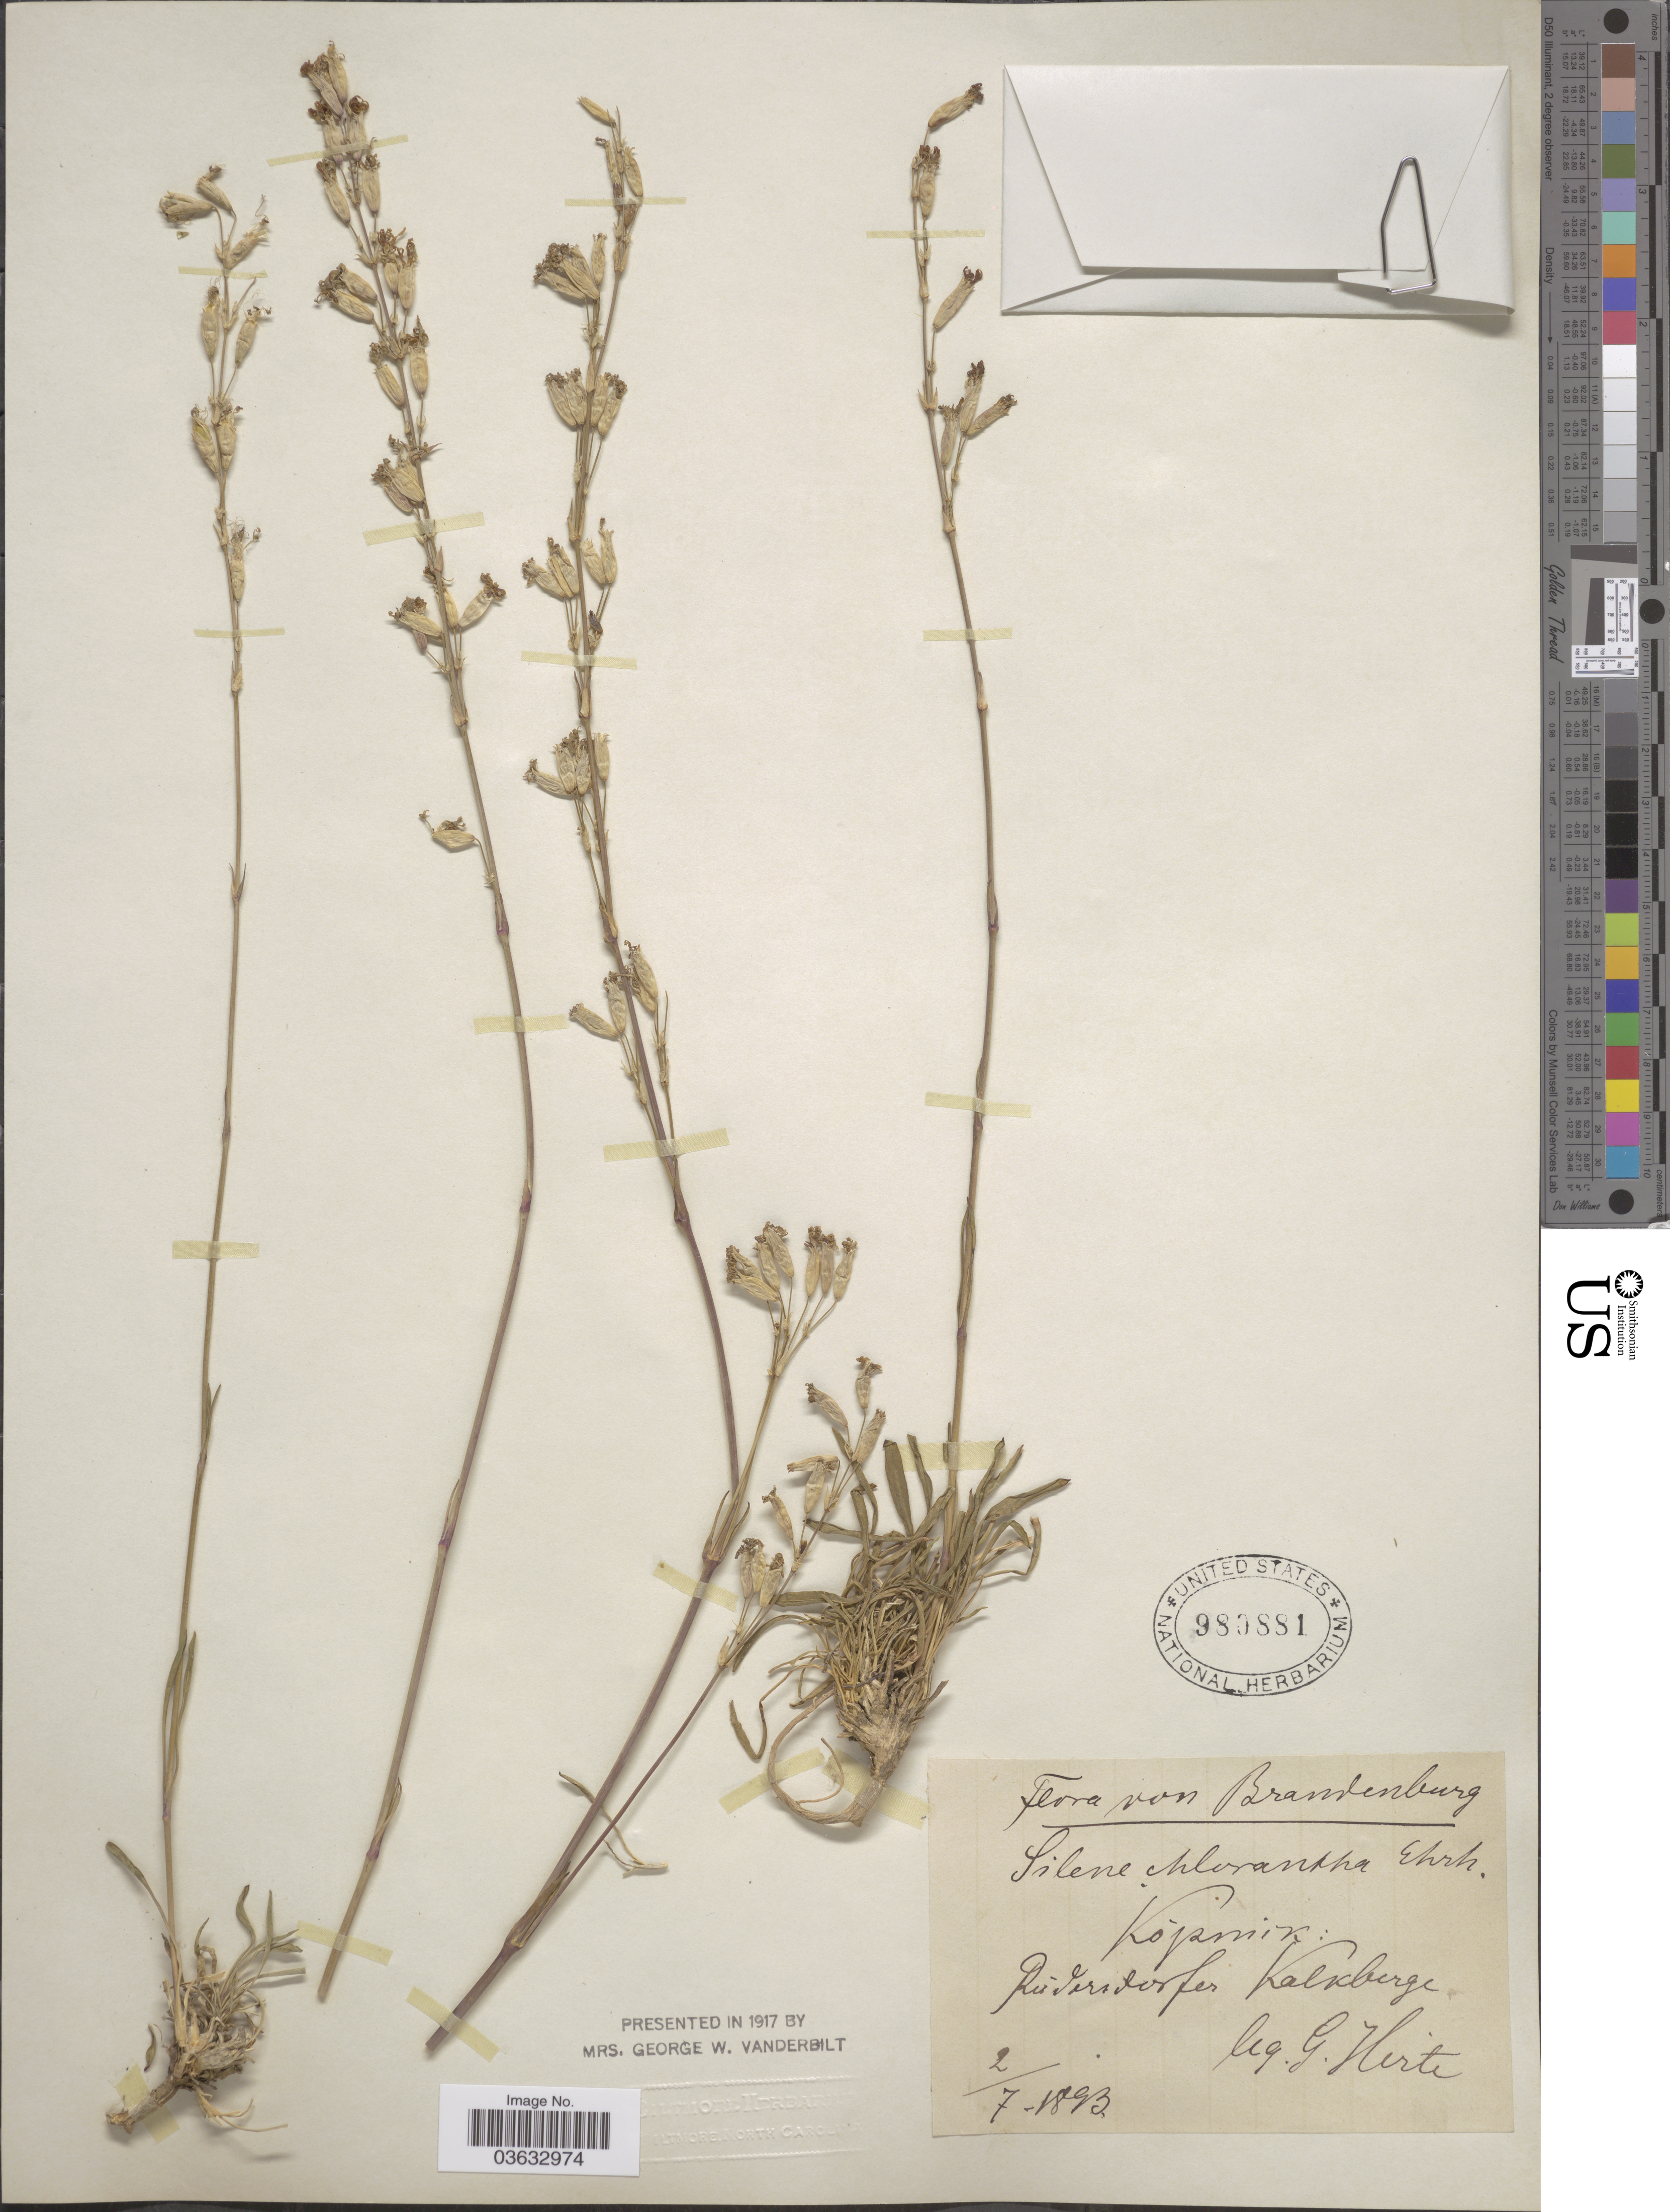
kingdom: Plantae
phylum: Tracheophyta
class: Magnoliopsida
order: Caryophyllales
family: Caryophyllaceae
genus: Silene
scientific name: Silene chlorantha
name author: (Willd.) Ehrh.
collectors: G. Hirte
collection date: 1893-07-02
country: Germany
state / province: Brandenburg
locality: Kópmik: Rúdersdorfer Kalkburge.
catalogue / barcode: US 980881